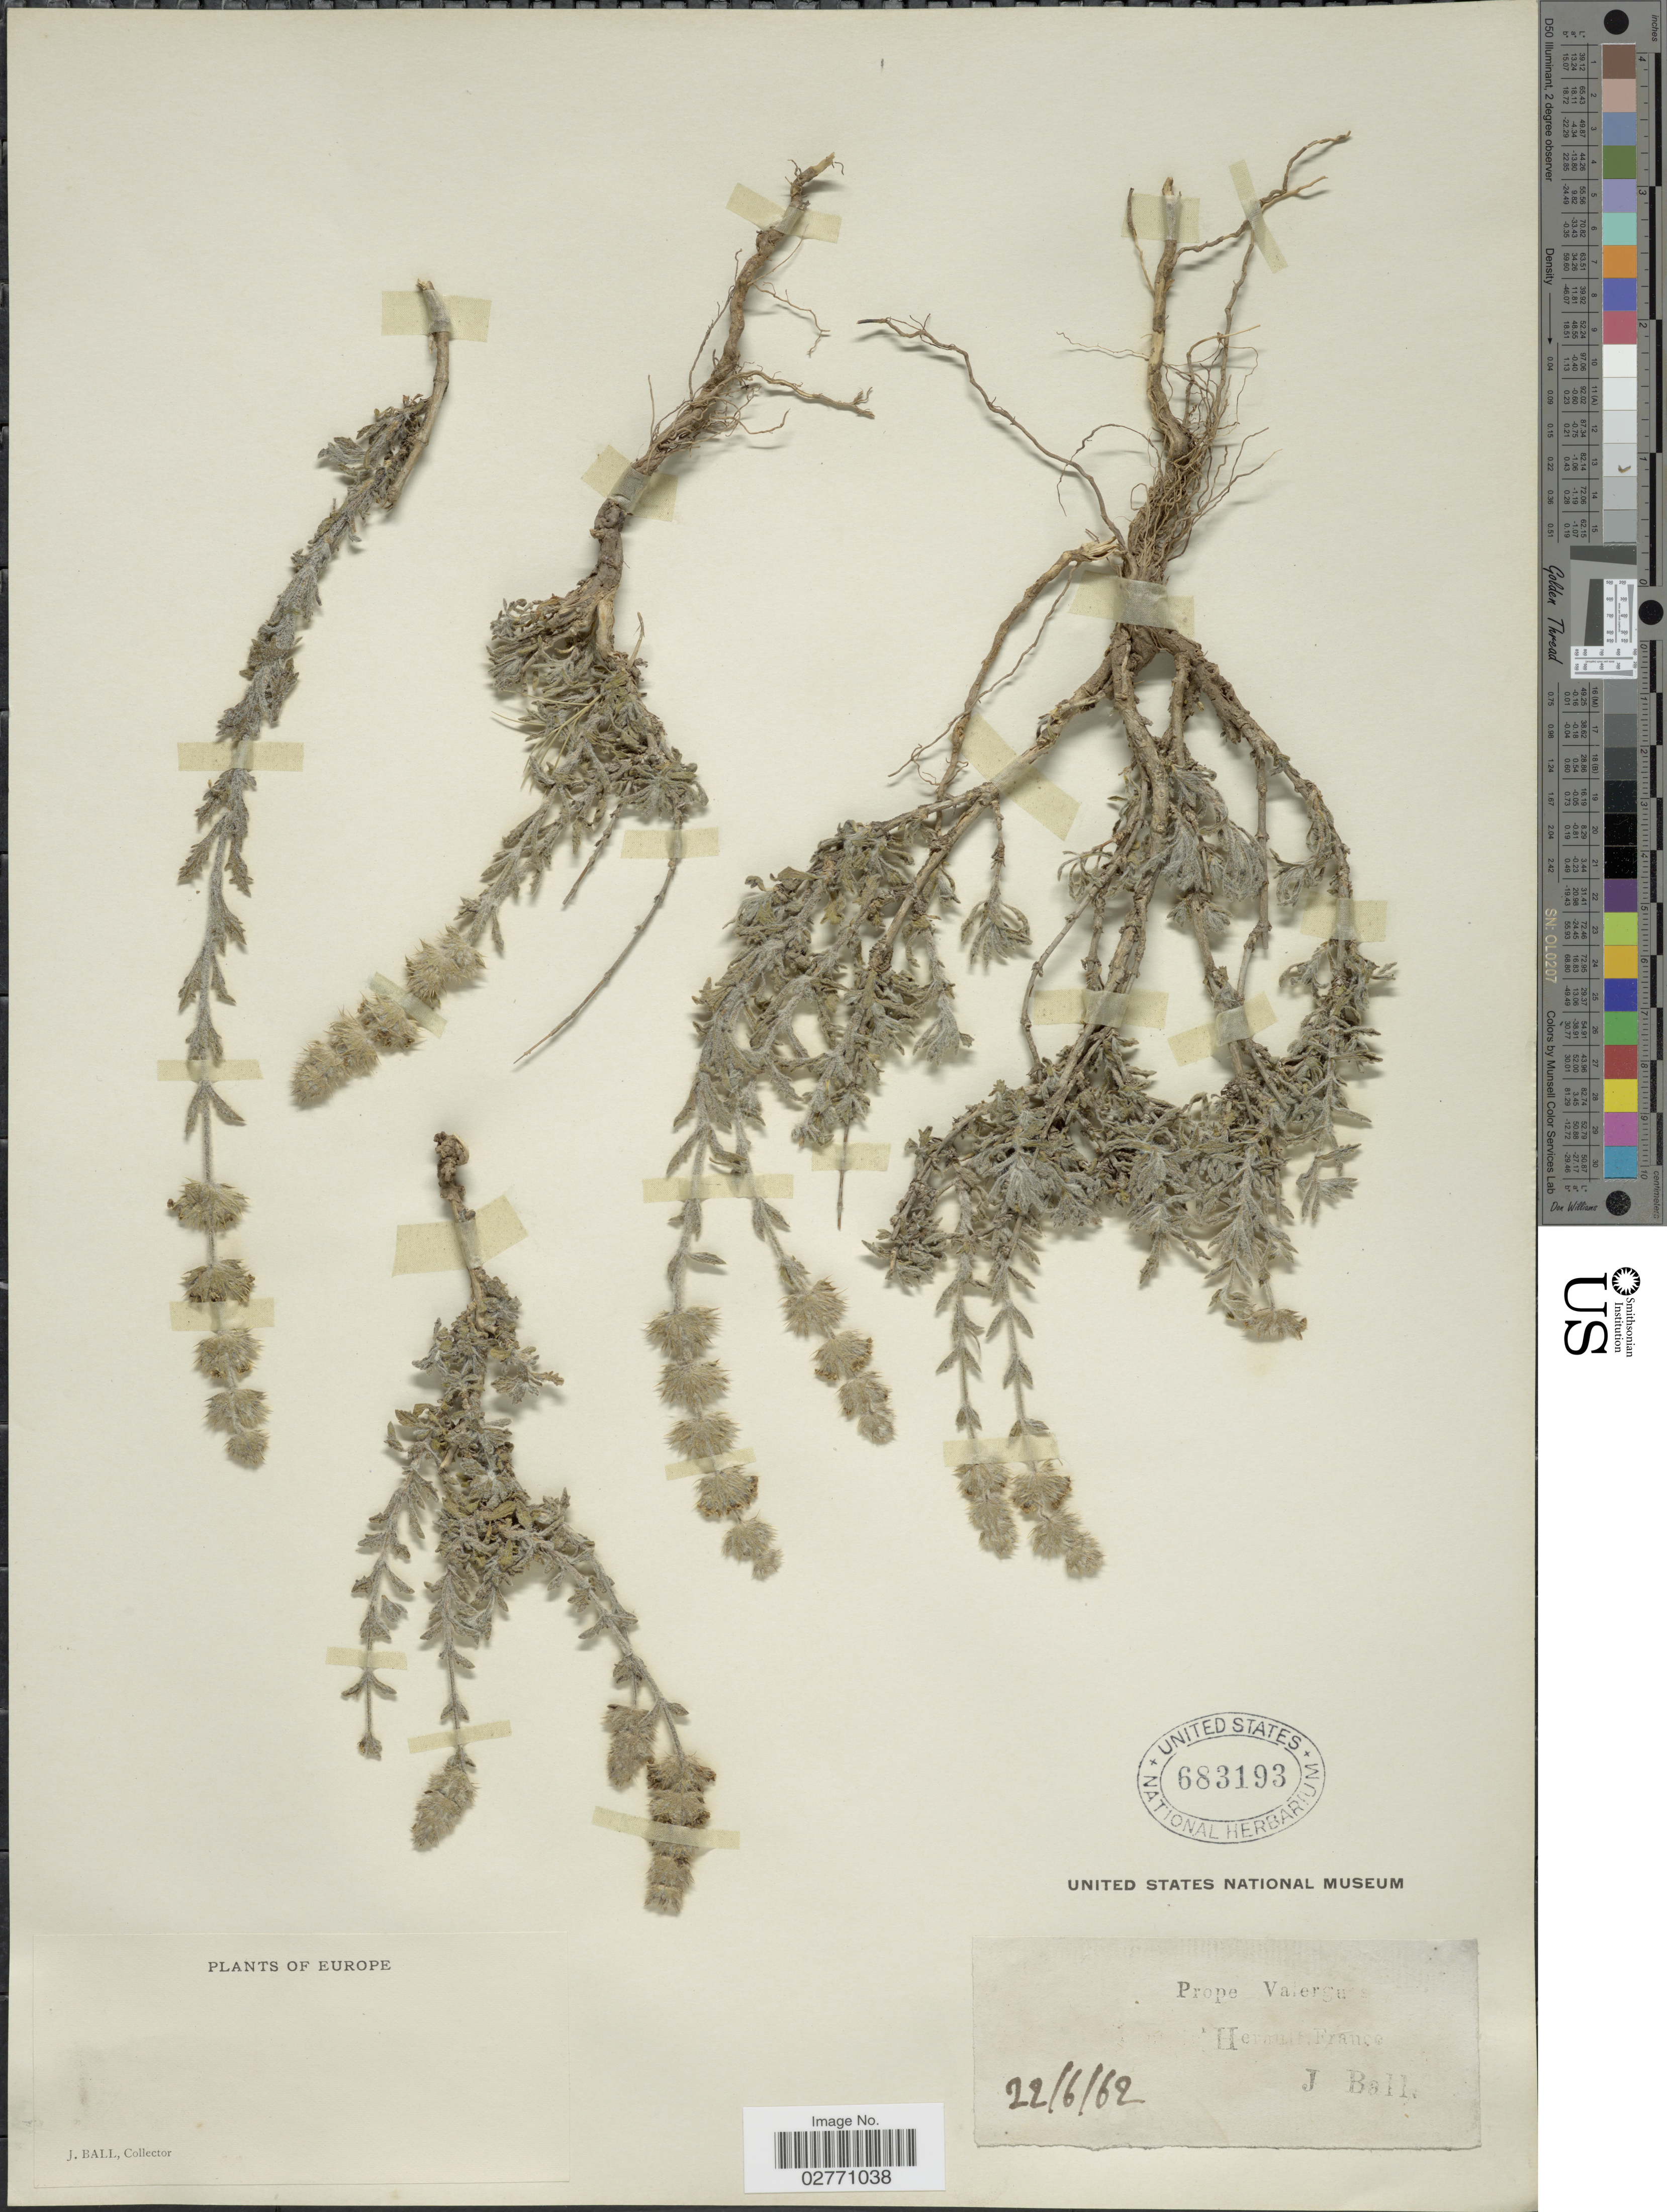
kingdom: Plantae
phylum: Tracheophyta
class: Magnoliopsida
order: Lamiales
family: Lamiaceae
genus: Sideritis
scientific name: Sideritis sp.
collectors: J. Ball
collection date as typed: Transcribed d/m/y: 22/6/62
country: France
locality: Prope Valergues. Herault. Europe.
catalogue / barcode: US 683193